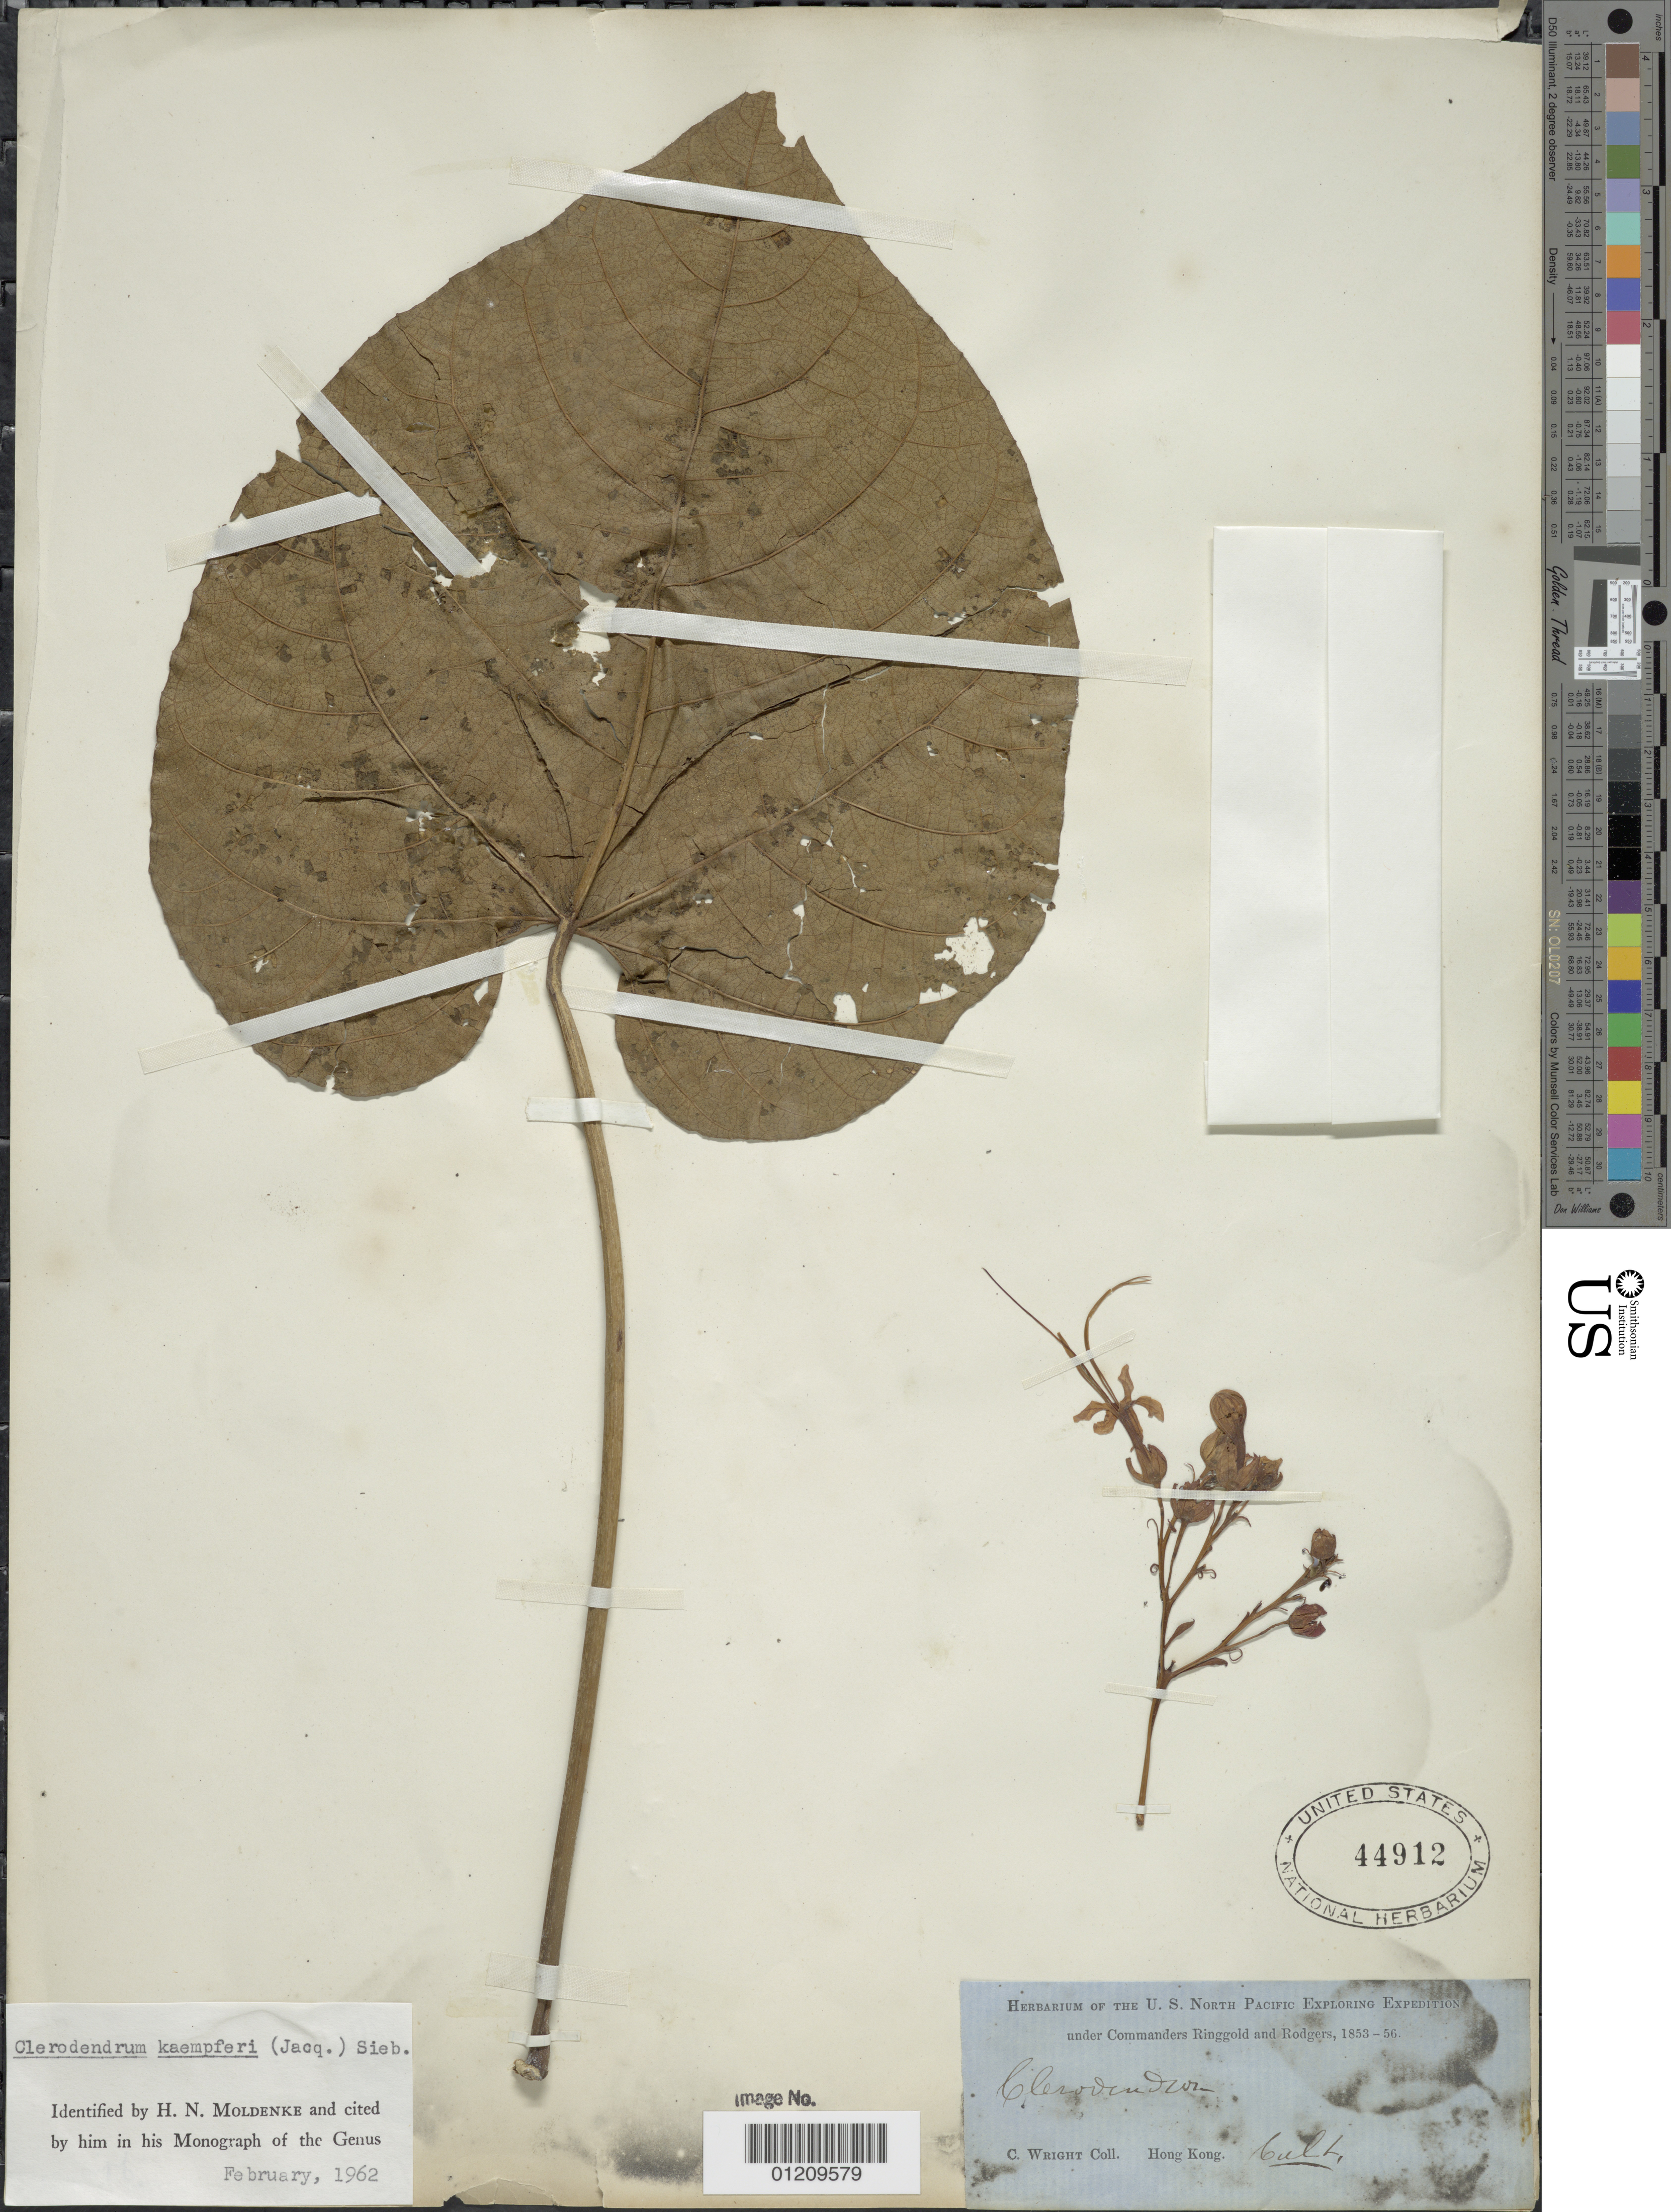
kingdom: Plantae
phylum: Tracheophyta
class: Magnoliopsida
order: Lamiales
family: Lamiaceae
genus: Clerodendrum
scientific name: Clerodendrum kaempferi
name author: (Jacq.) Siebold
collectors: C. Wright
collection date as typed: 1853 to -- -- 1856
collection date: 1853/1856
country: China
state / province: Hong Kong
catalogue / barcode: US 44912